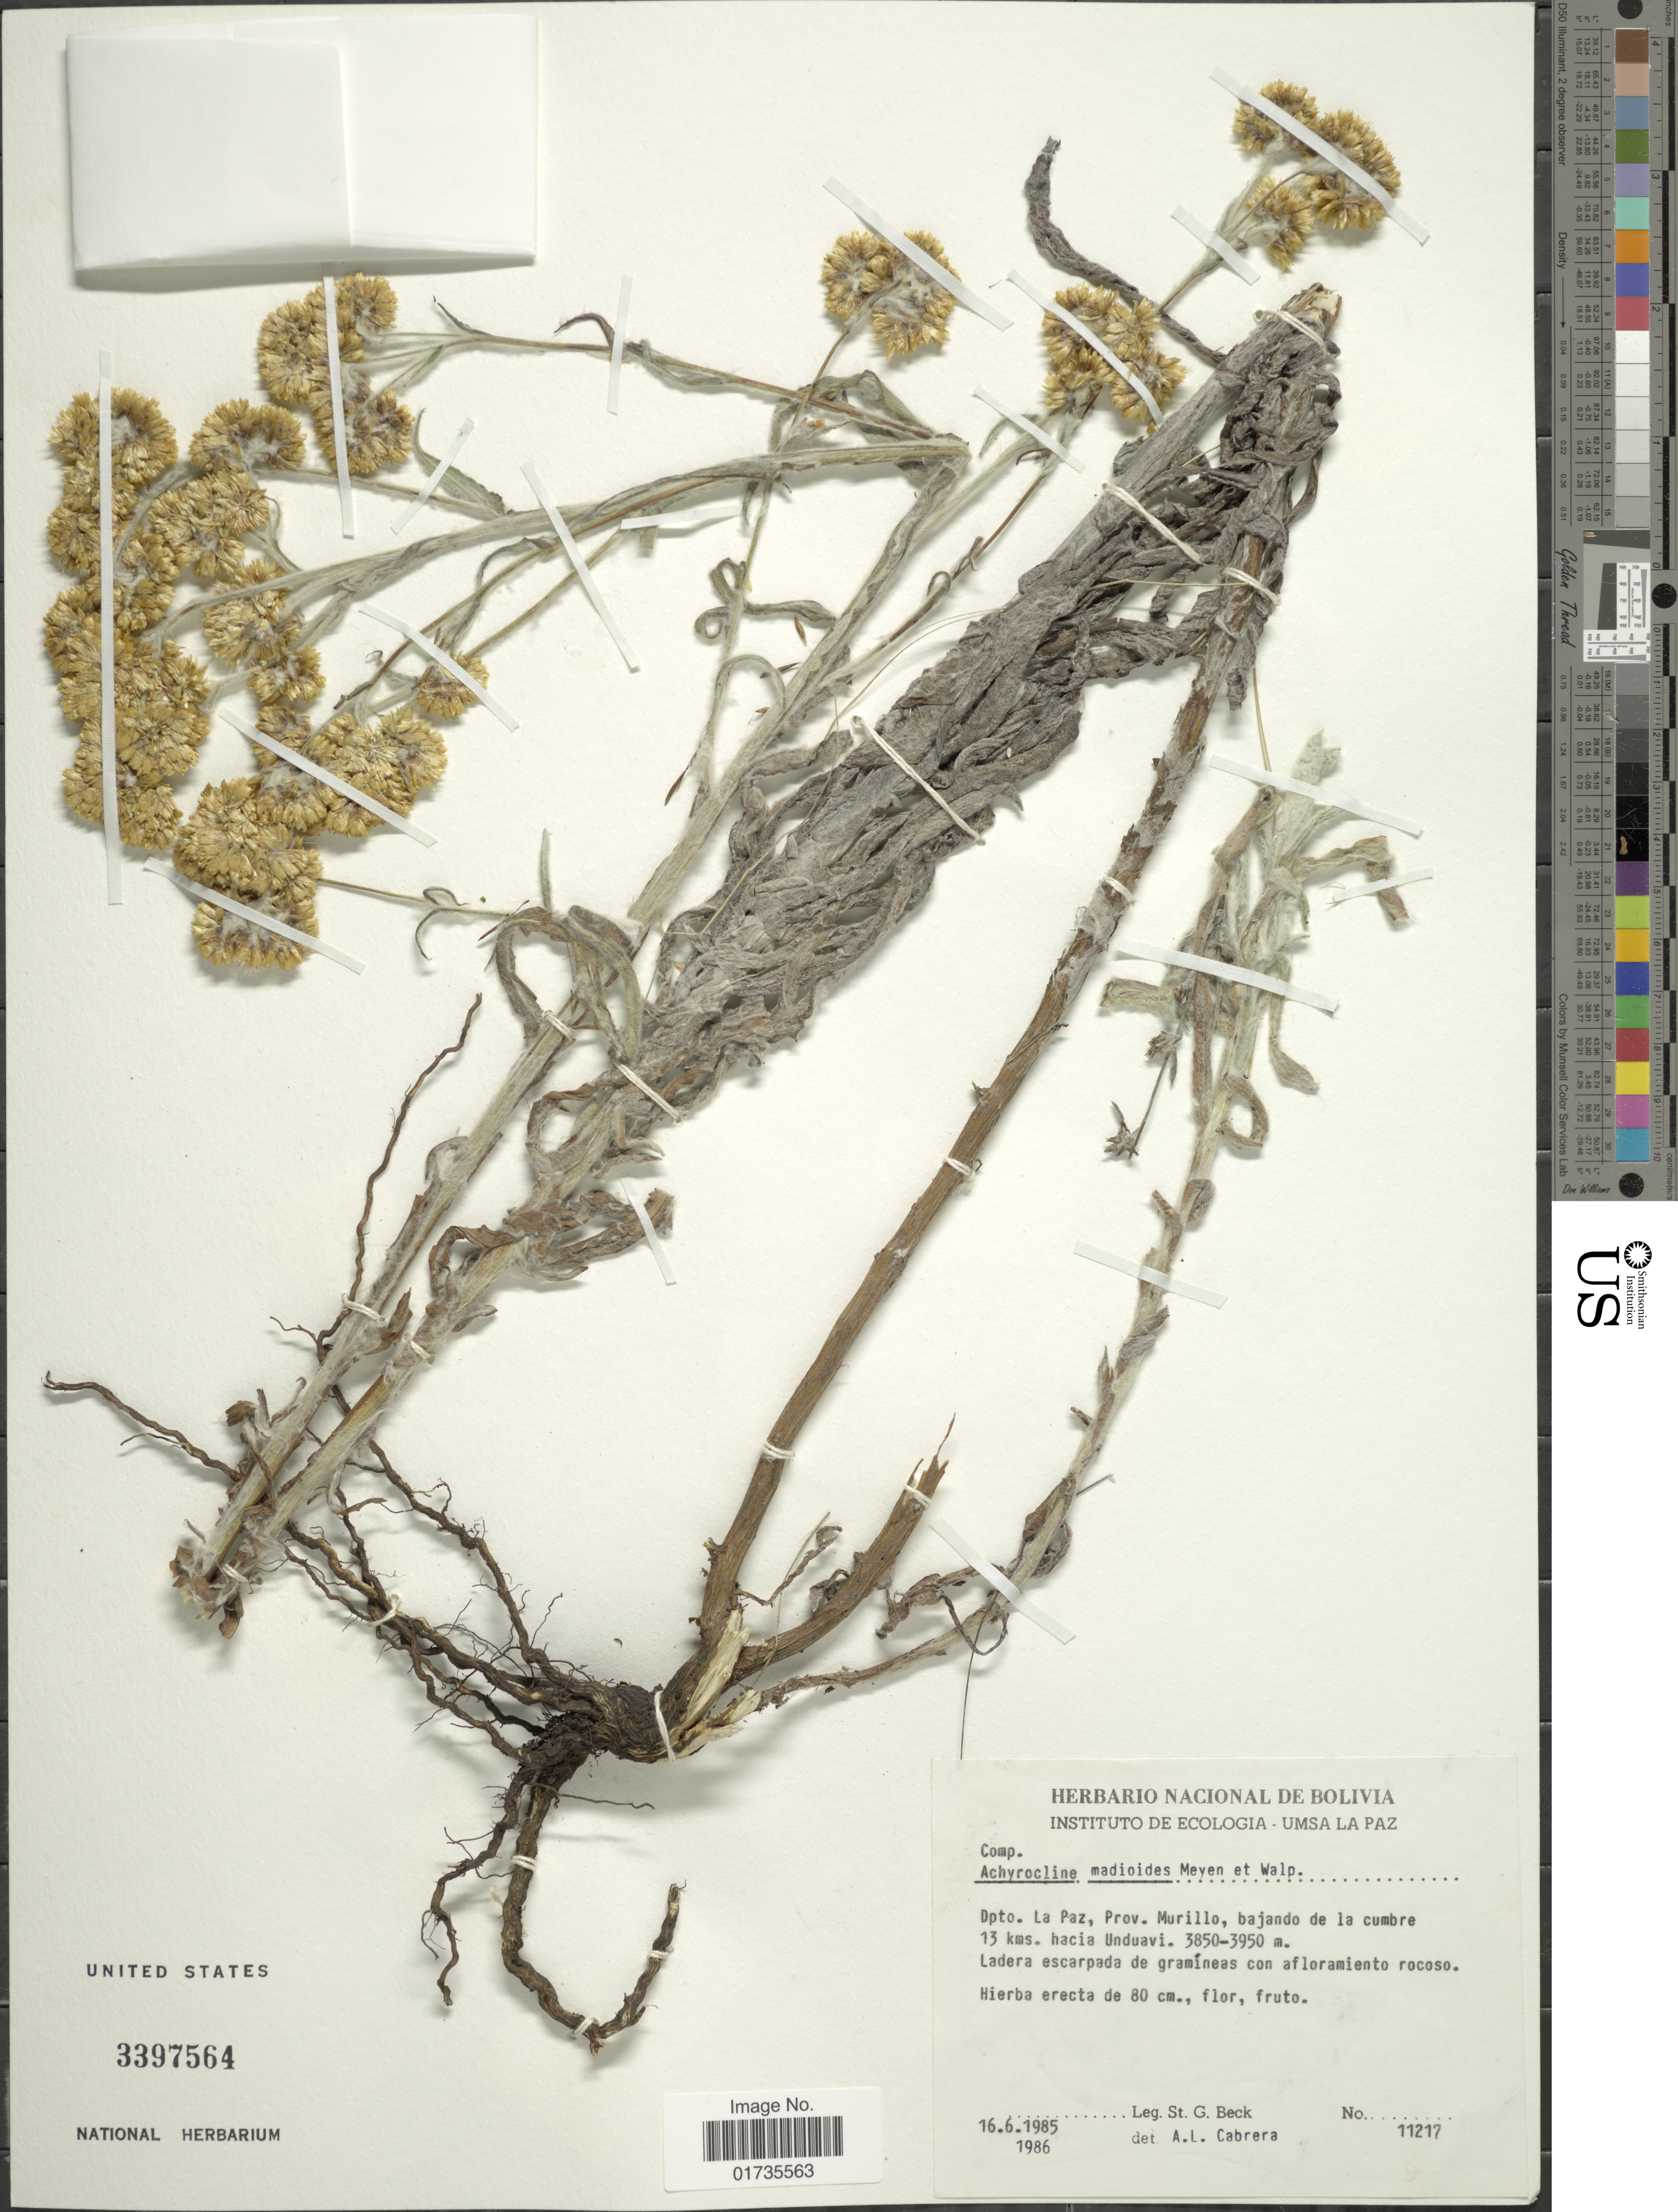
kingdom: Plantae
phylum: Tracheophyta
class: Magnoliopsida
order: Asterales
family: Asteraceae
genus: Achyrocline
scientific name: Achyrocline madioides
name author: (Kunth) Meyen & Walp.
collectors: S. G. Beck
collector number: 11217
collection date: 1985-06-16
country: Bolivia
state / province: La Paz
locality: Dpto. La Paz, Prov. Murillo, bajando de la cumbre 13 kms. hacia Unduavi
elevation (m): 3850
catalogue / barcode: US 3397564